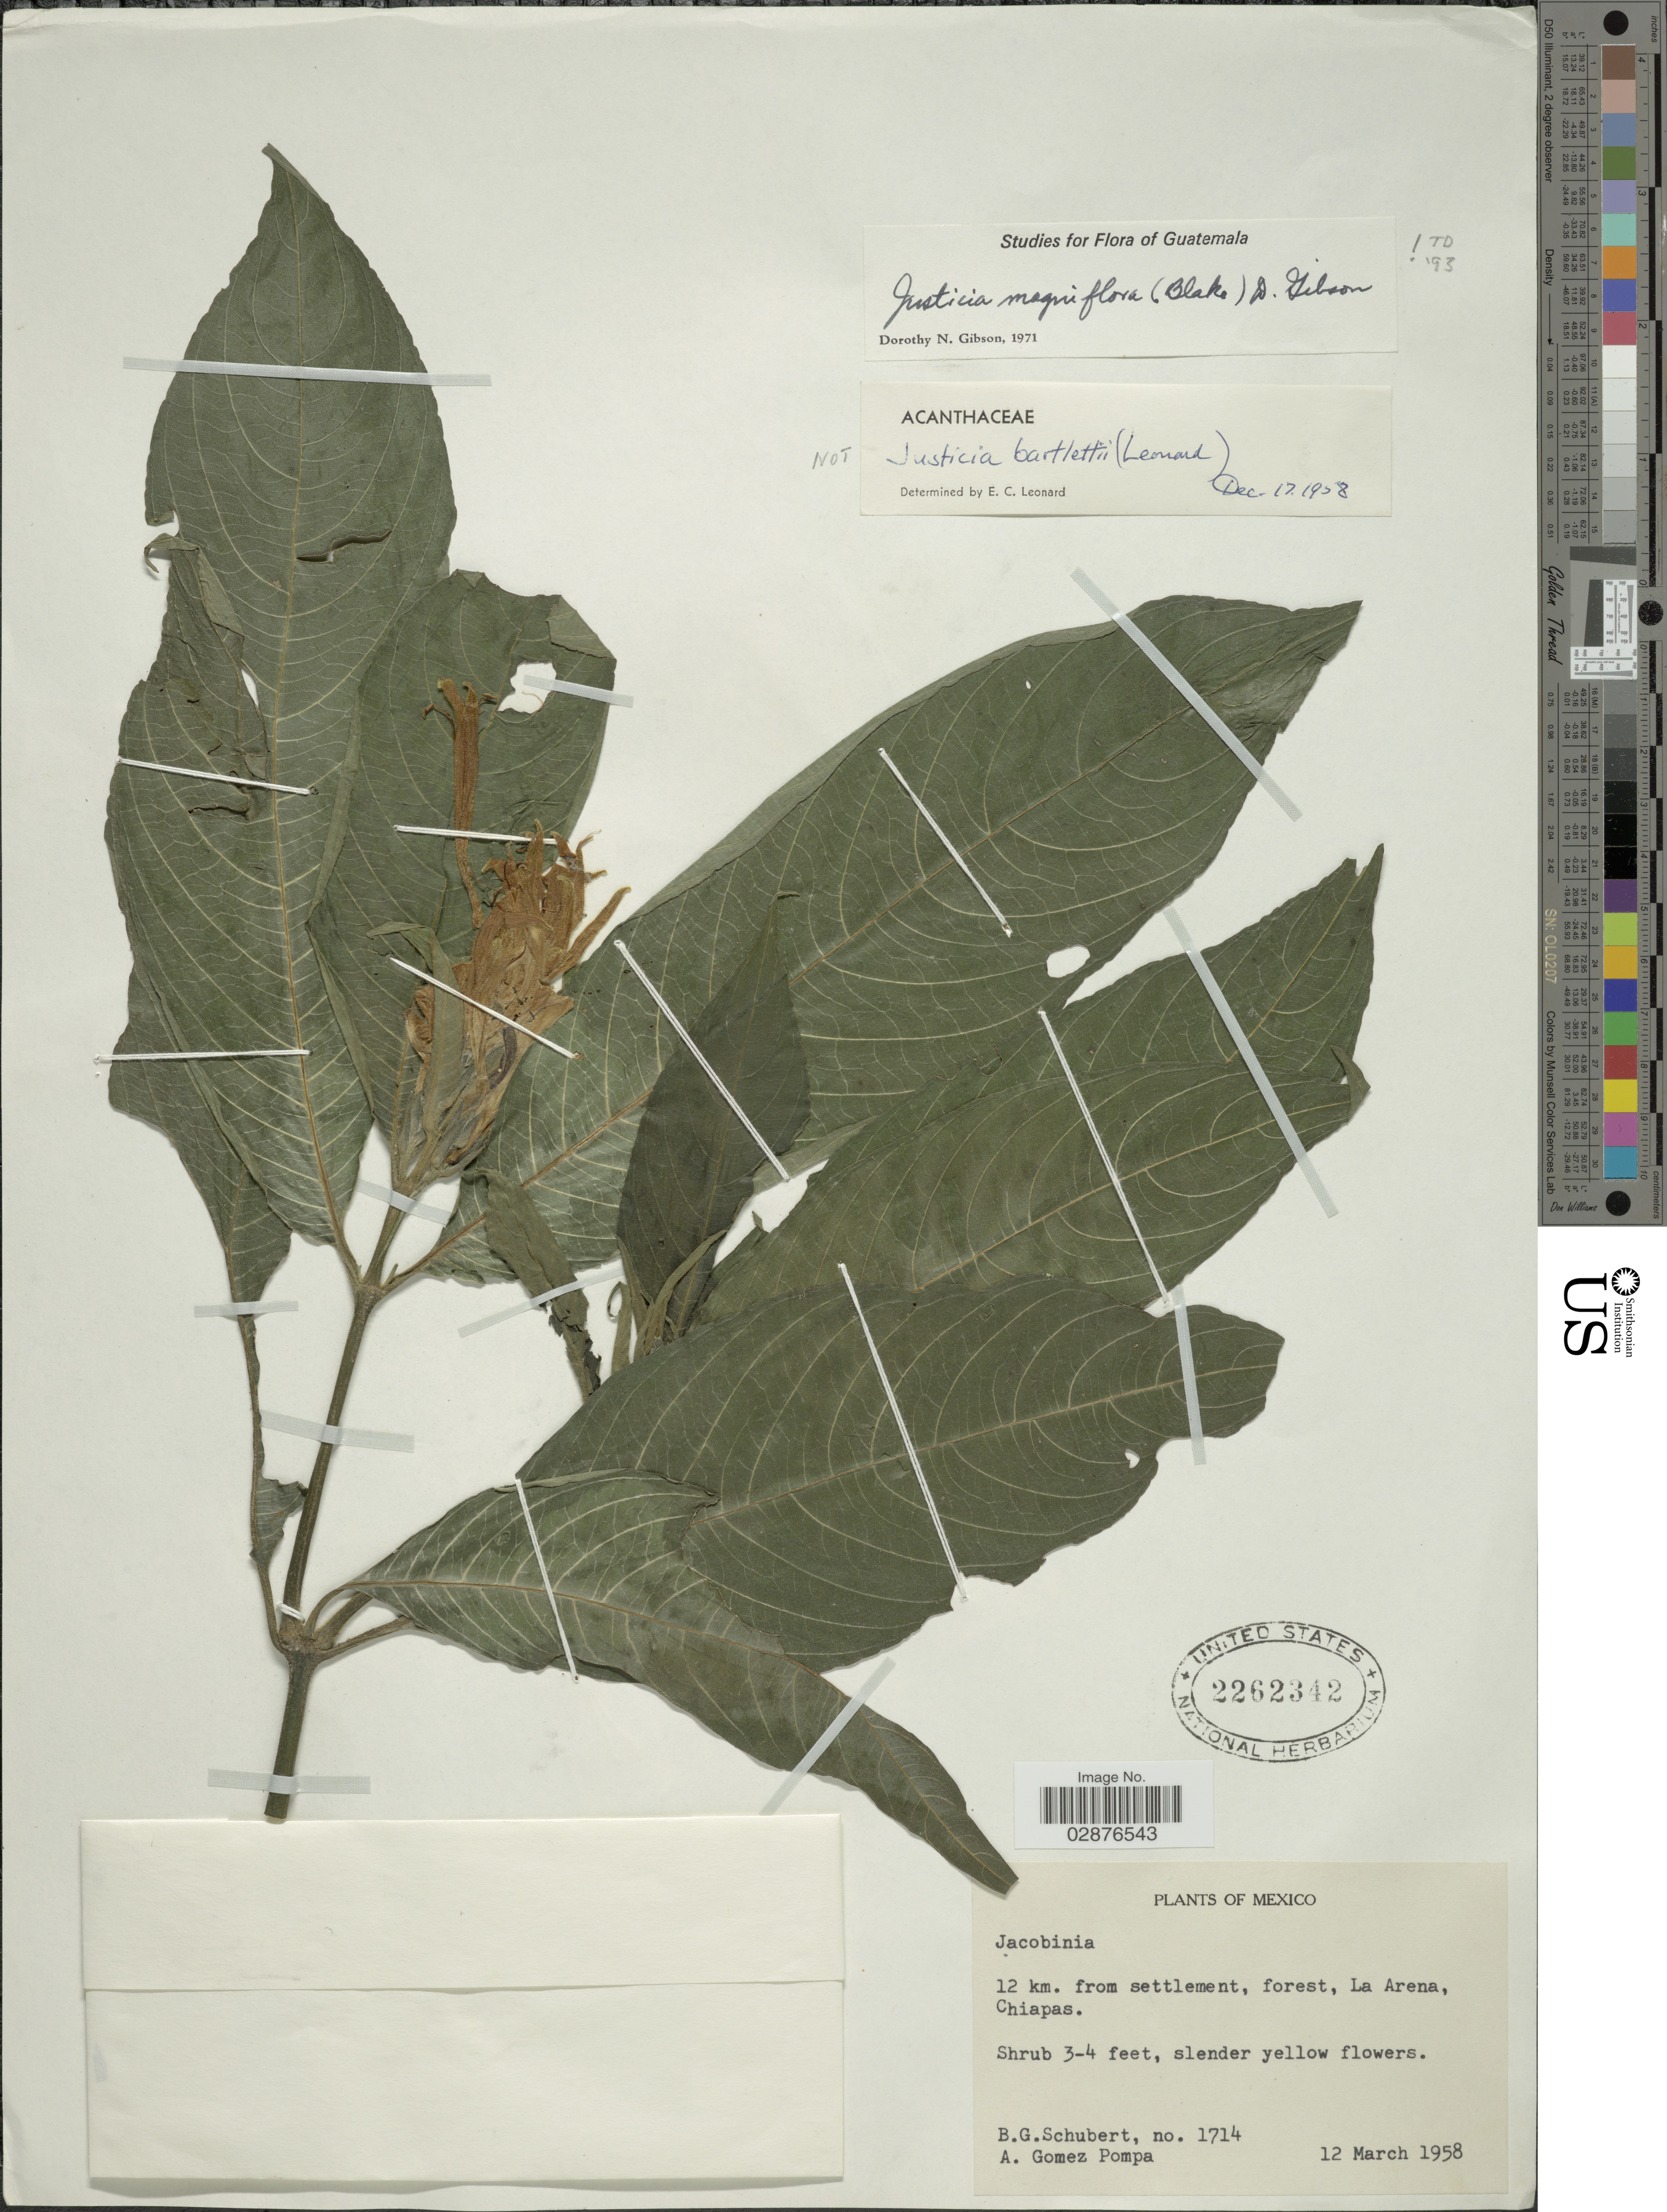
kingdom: Plantae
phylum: Tracheophyta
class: Magnoliopsida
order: Lamiales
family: Acanthaceae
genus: Justicia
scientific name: Justicia magniflora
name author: (S.F. Blake) D.N. Gibson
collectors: B. Schubert & A. Gómez Pompa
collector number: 1714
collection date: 1958-03-12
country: Mexico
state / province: Chiapas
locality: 12 km. from settlement, forest, La Arena.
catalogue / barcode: US 2262342